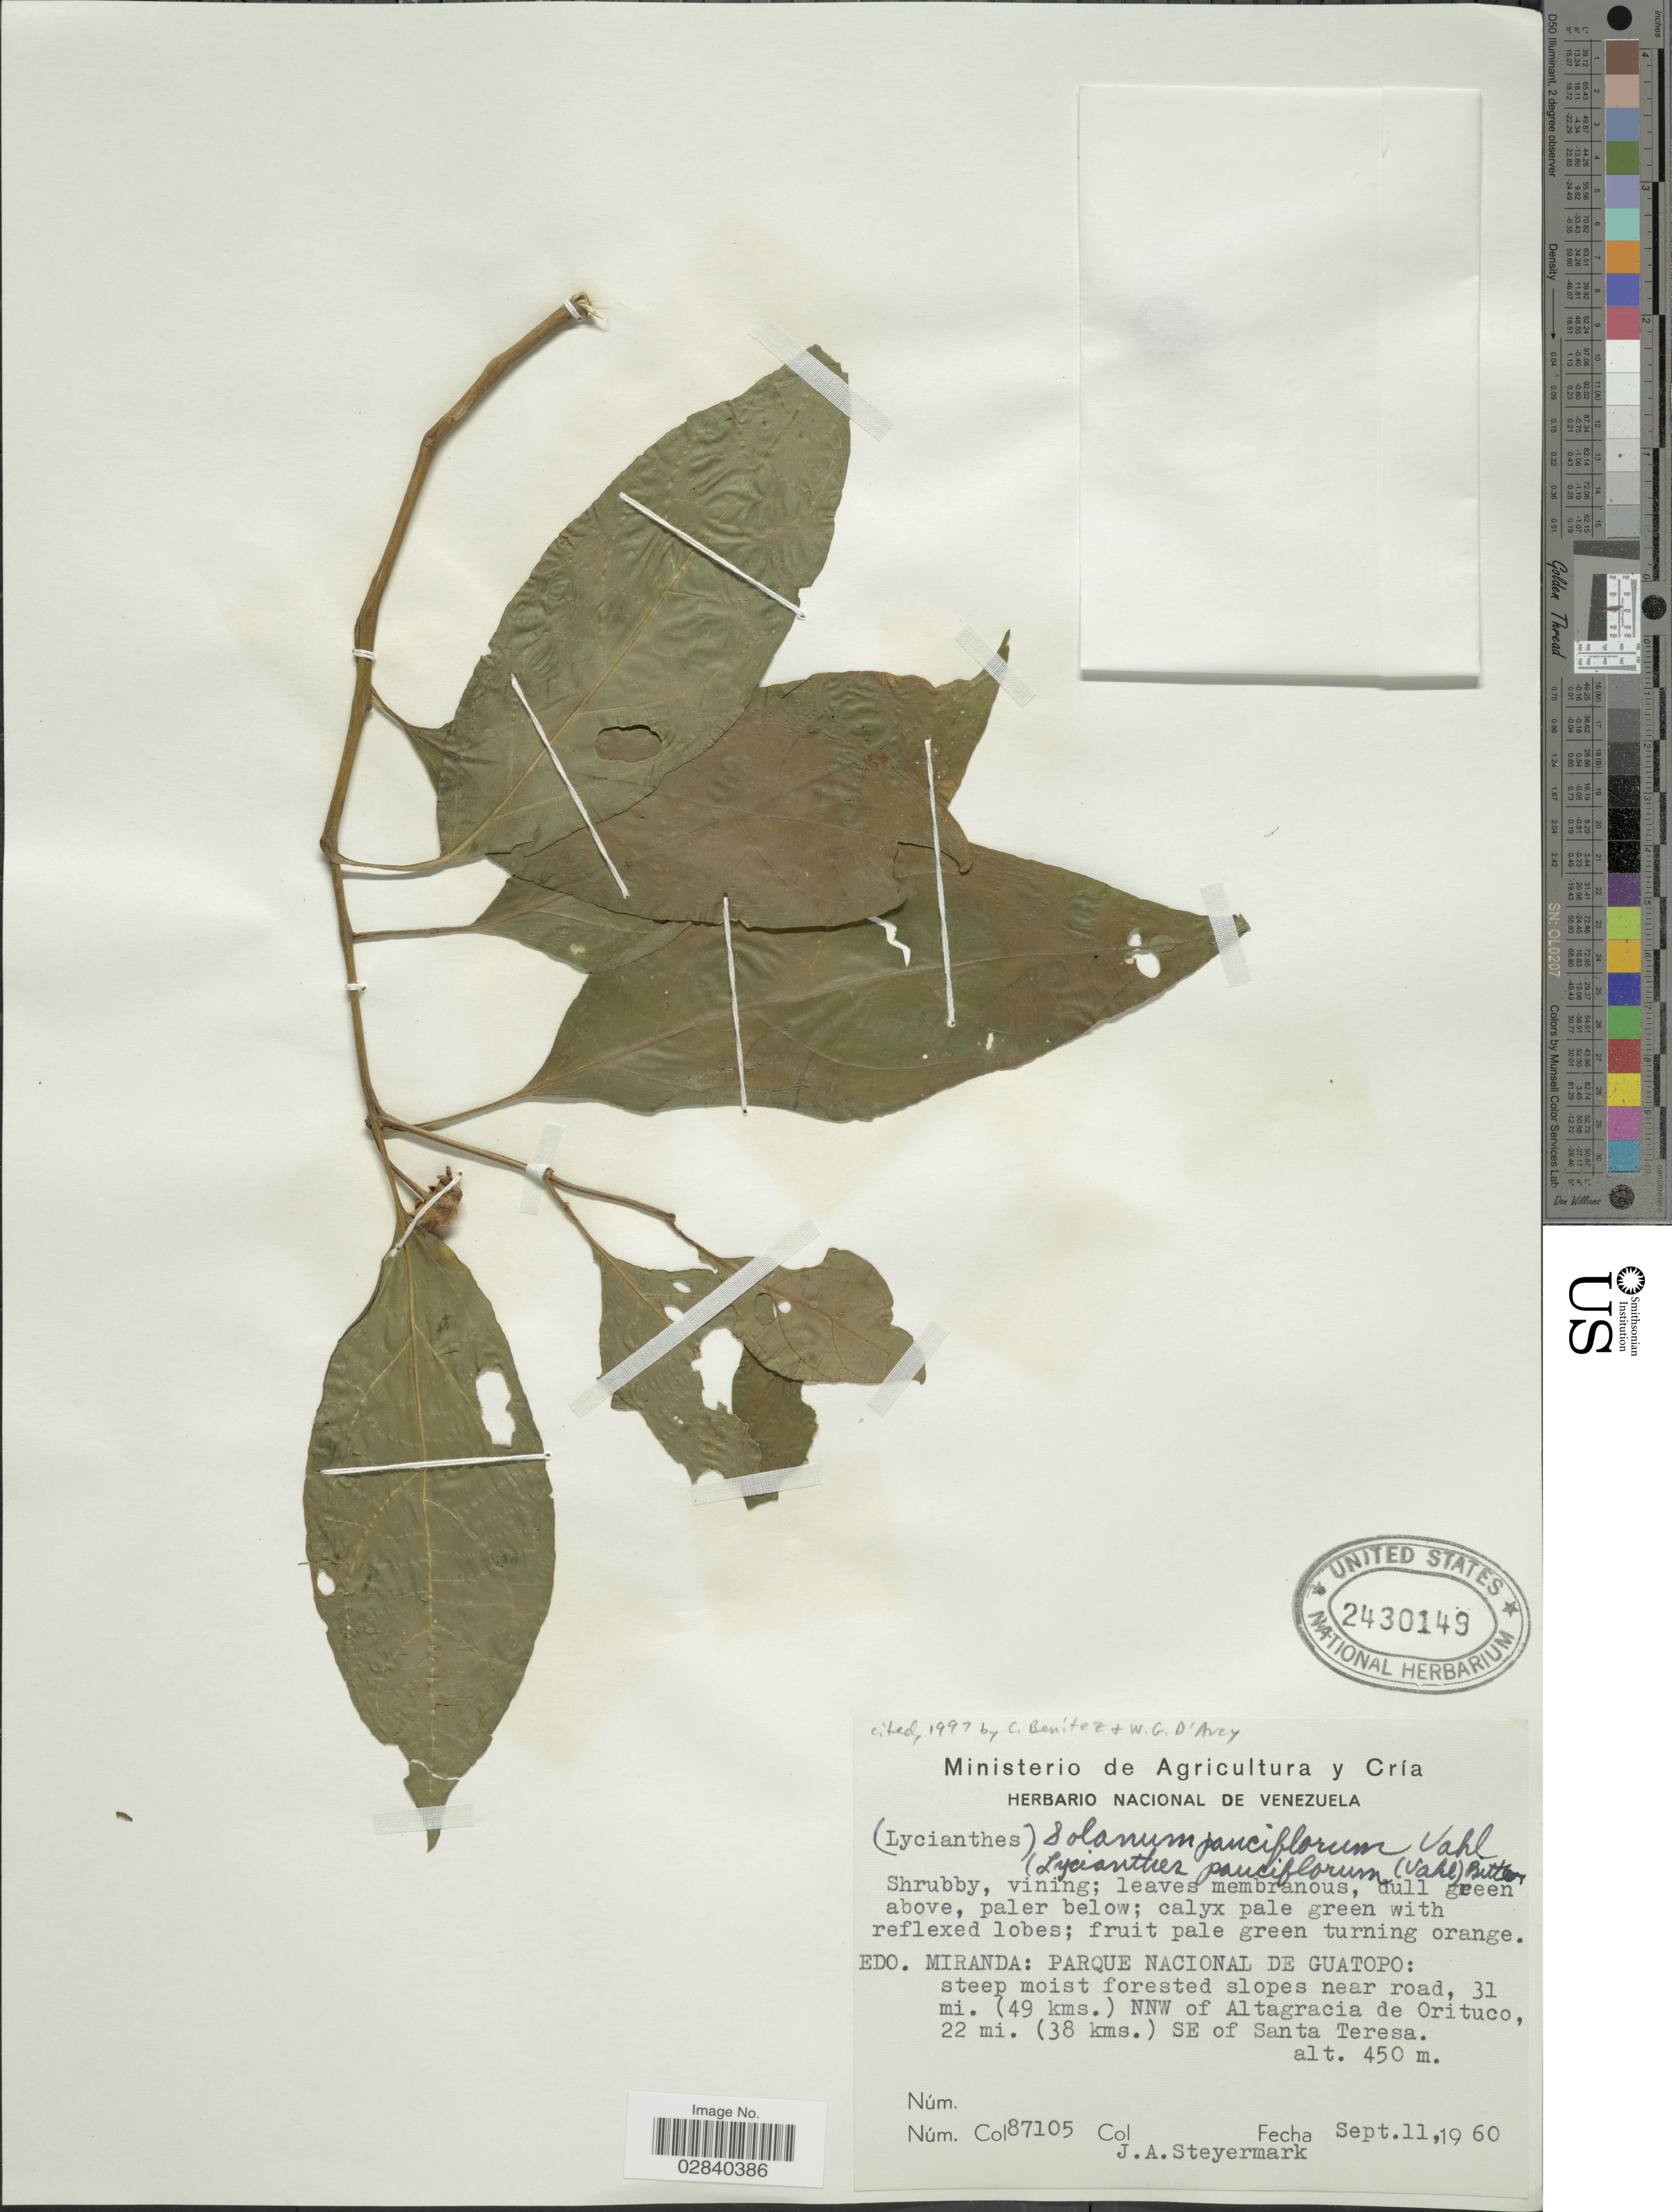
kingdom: Plantae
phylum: Tracheophyta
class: Magnoliopsida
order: Solanales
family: Solanaceae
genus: Lycianthes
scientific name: Lycianthes pauciflora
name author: (Vahl) Bitter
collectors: J. Steyermark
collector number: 87105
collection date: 1960-09-11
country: Venezuela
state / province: Miranda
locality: Edo. Miranda: Parque Nacional de Guatopo: steep moist forested slopes near road, 31 mi. (49 kms.) NNW of Altagracia de Orituco, 22 mi. (38 kms.) SE of Santa Teresa.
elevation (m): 450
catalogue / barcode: US 2430149